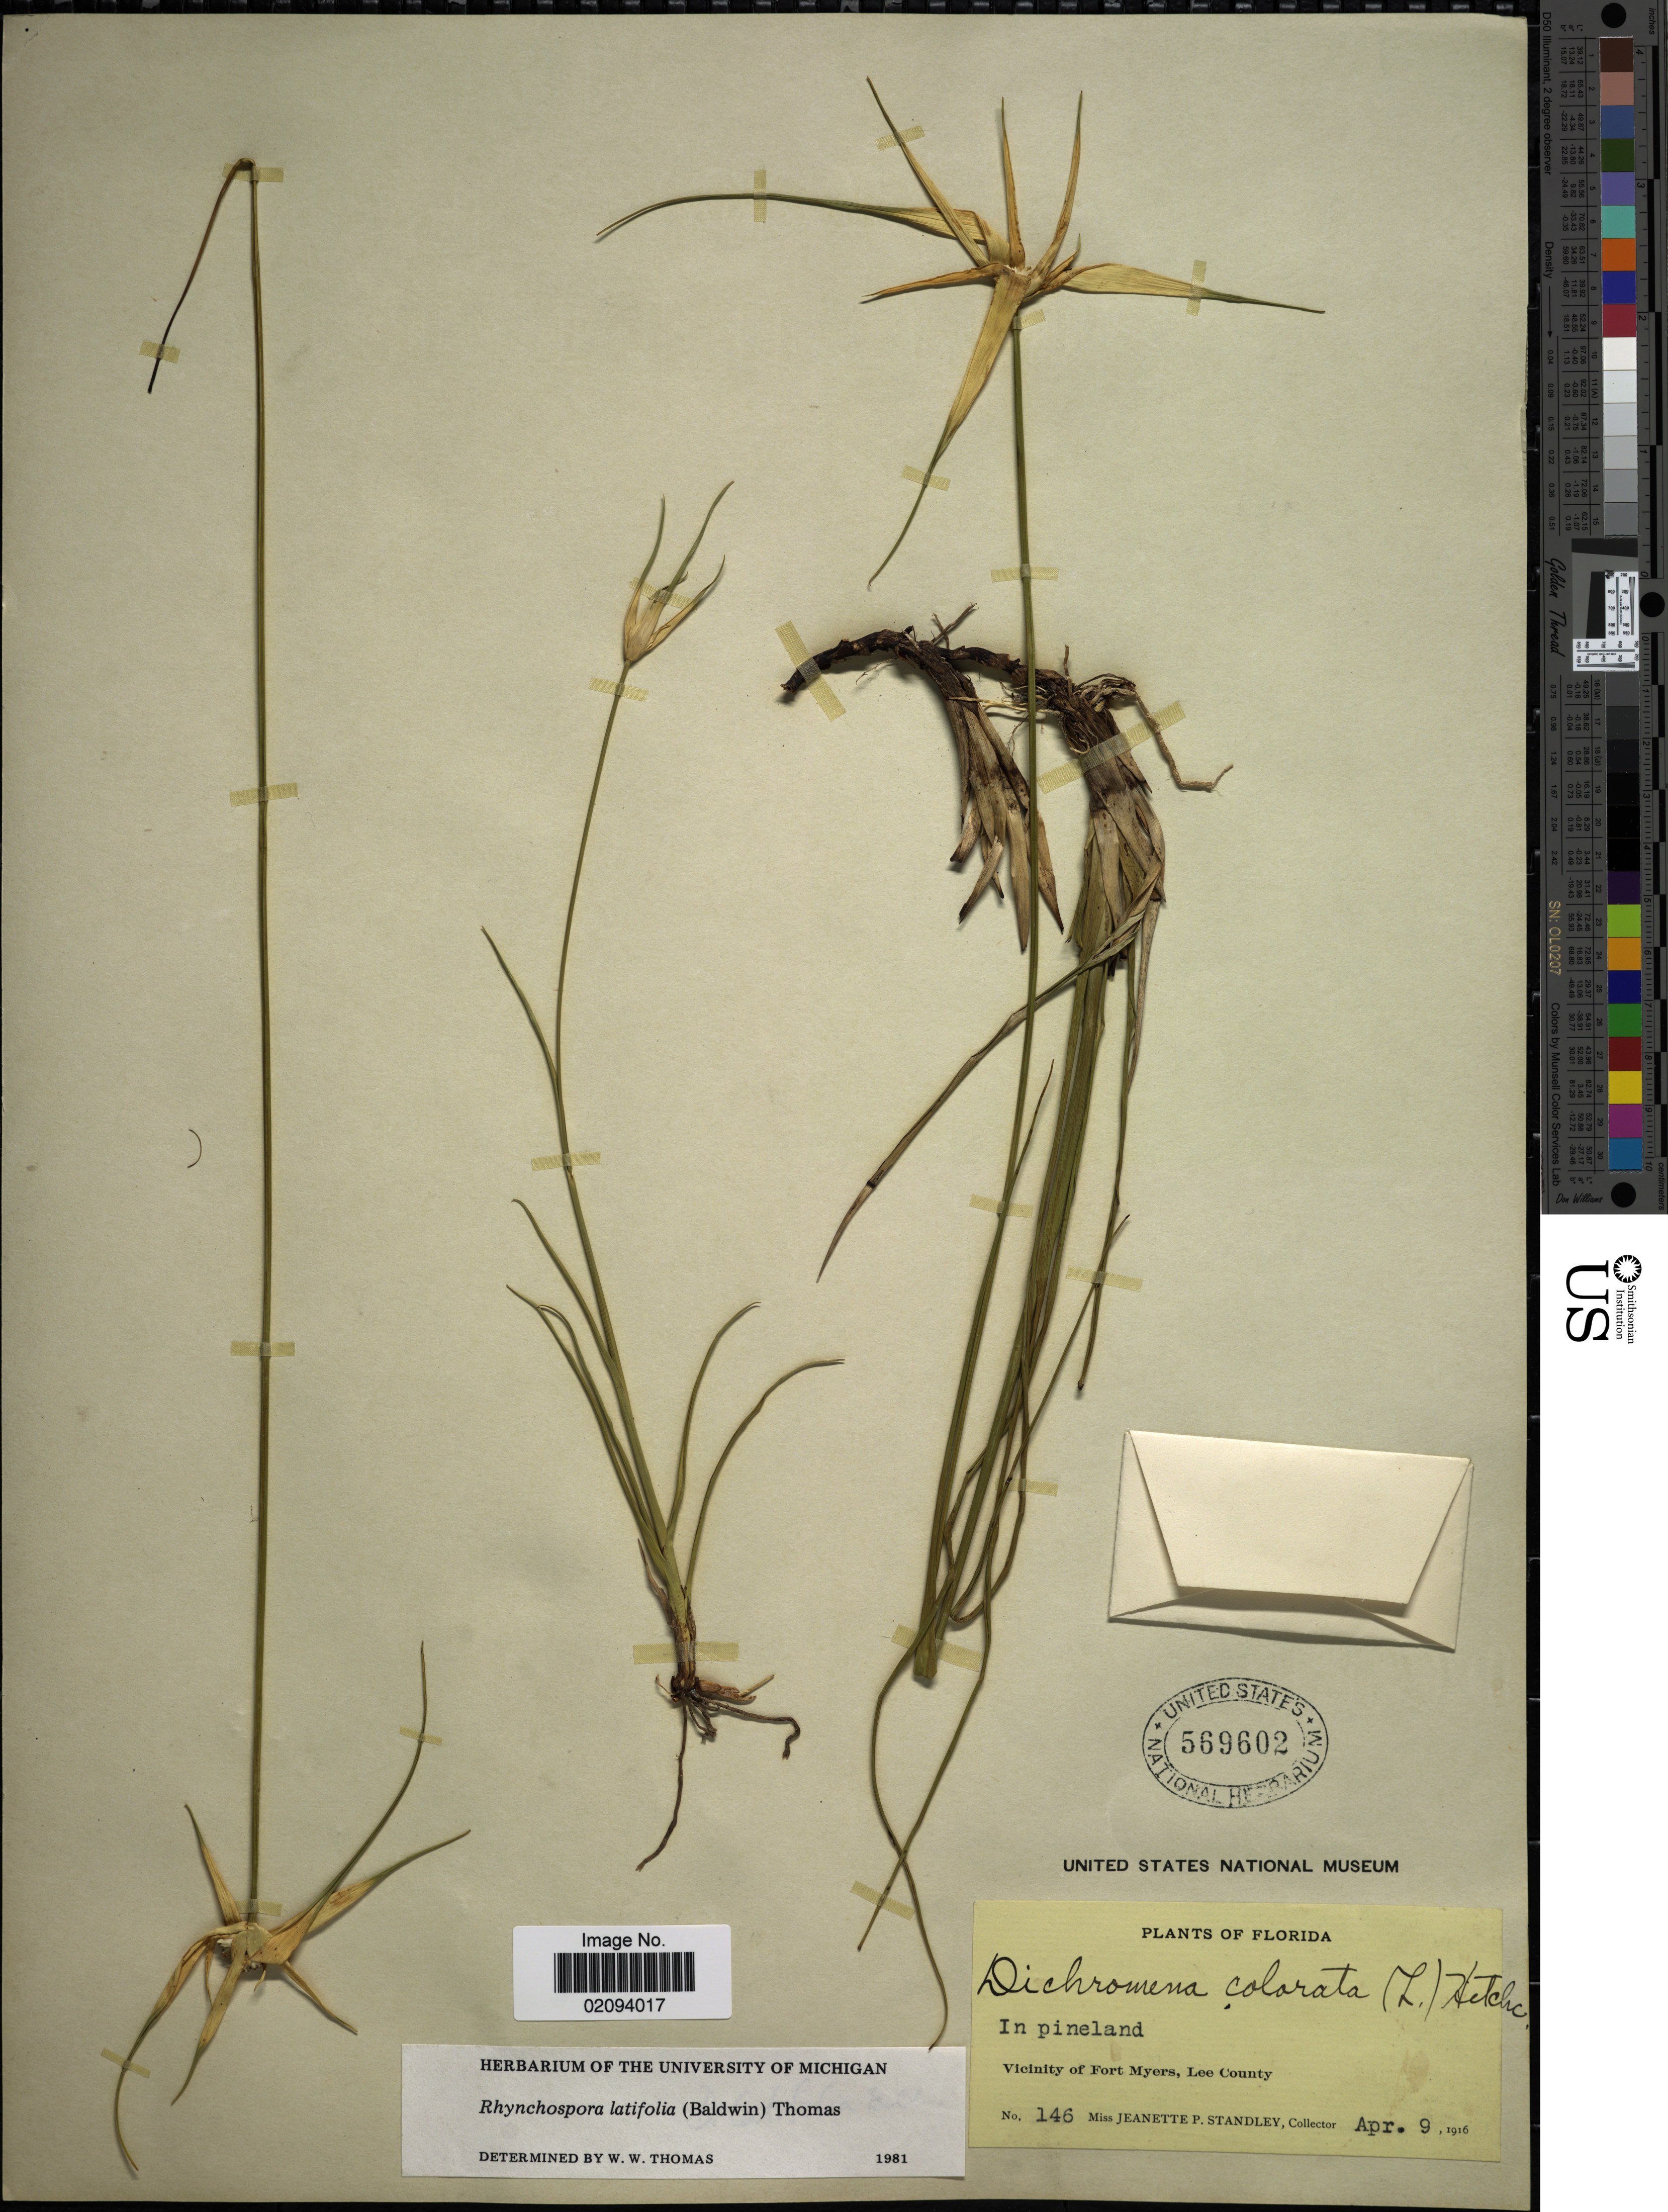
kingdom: Plantae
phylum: Tracheophyta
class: Liliopsida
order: Poales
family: Cyperaceae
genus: Rhynchospora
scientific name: Rhynchospora latifolia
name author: (Baldwin ex Elliott) W.W. Thomas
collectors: J. P. Standley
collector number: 146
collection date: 1916-04-09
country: United States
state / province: Florida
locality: Vicinity of Fort Myers, Lee County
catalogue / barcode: US 569602